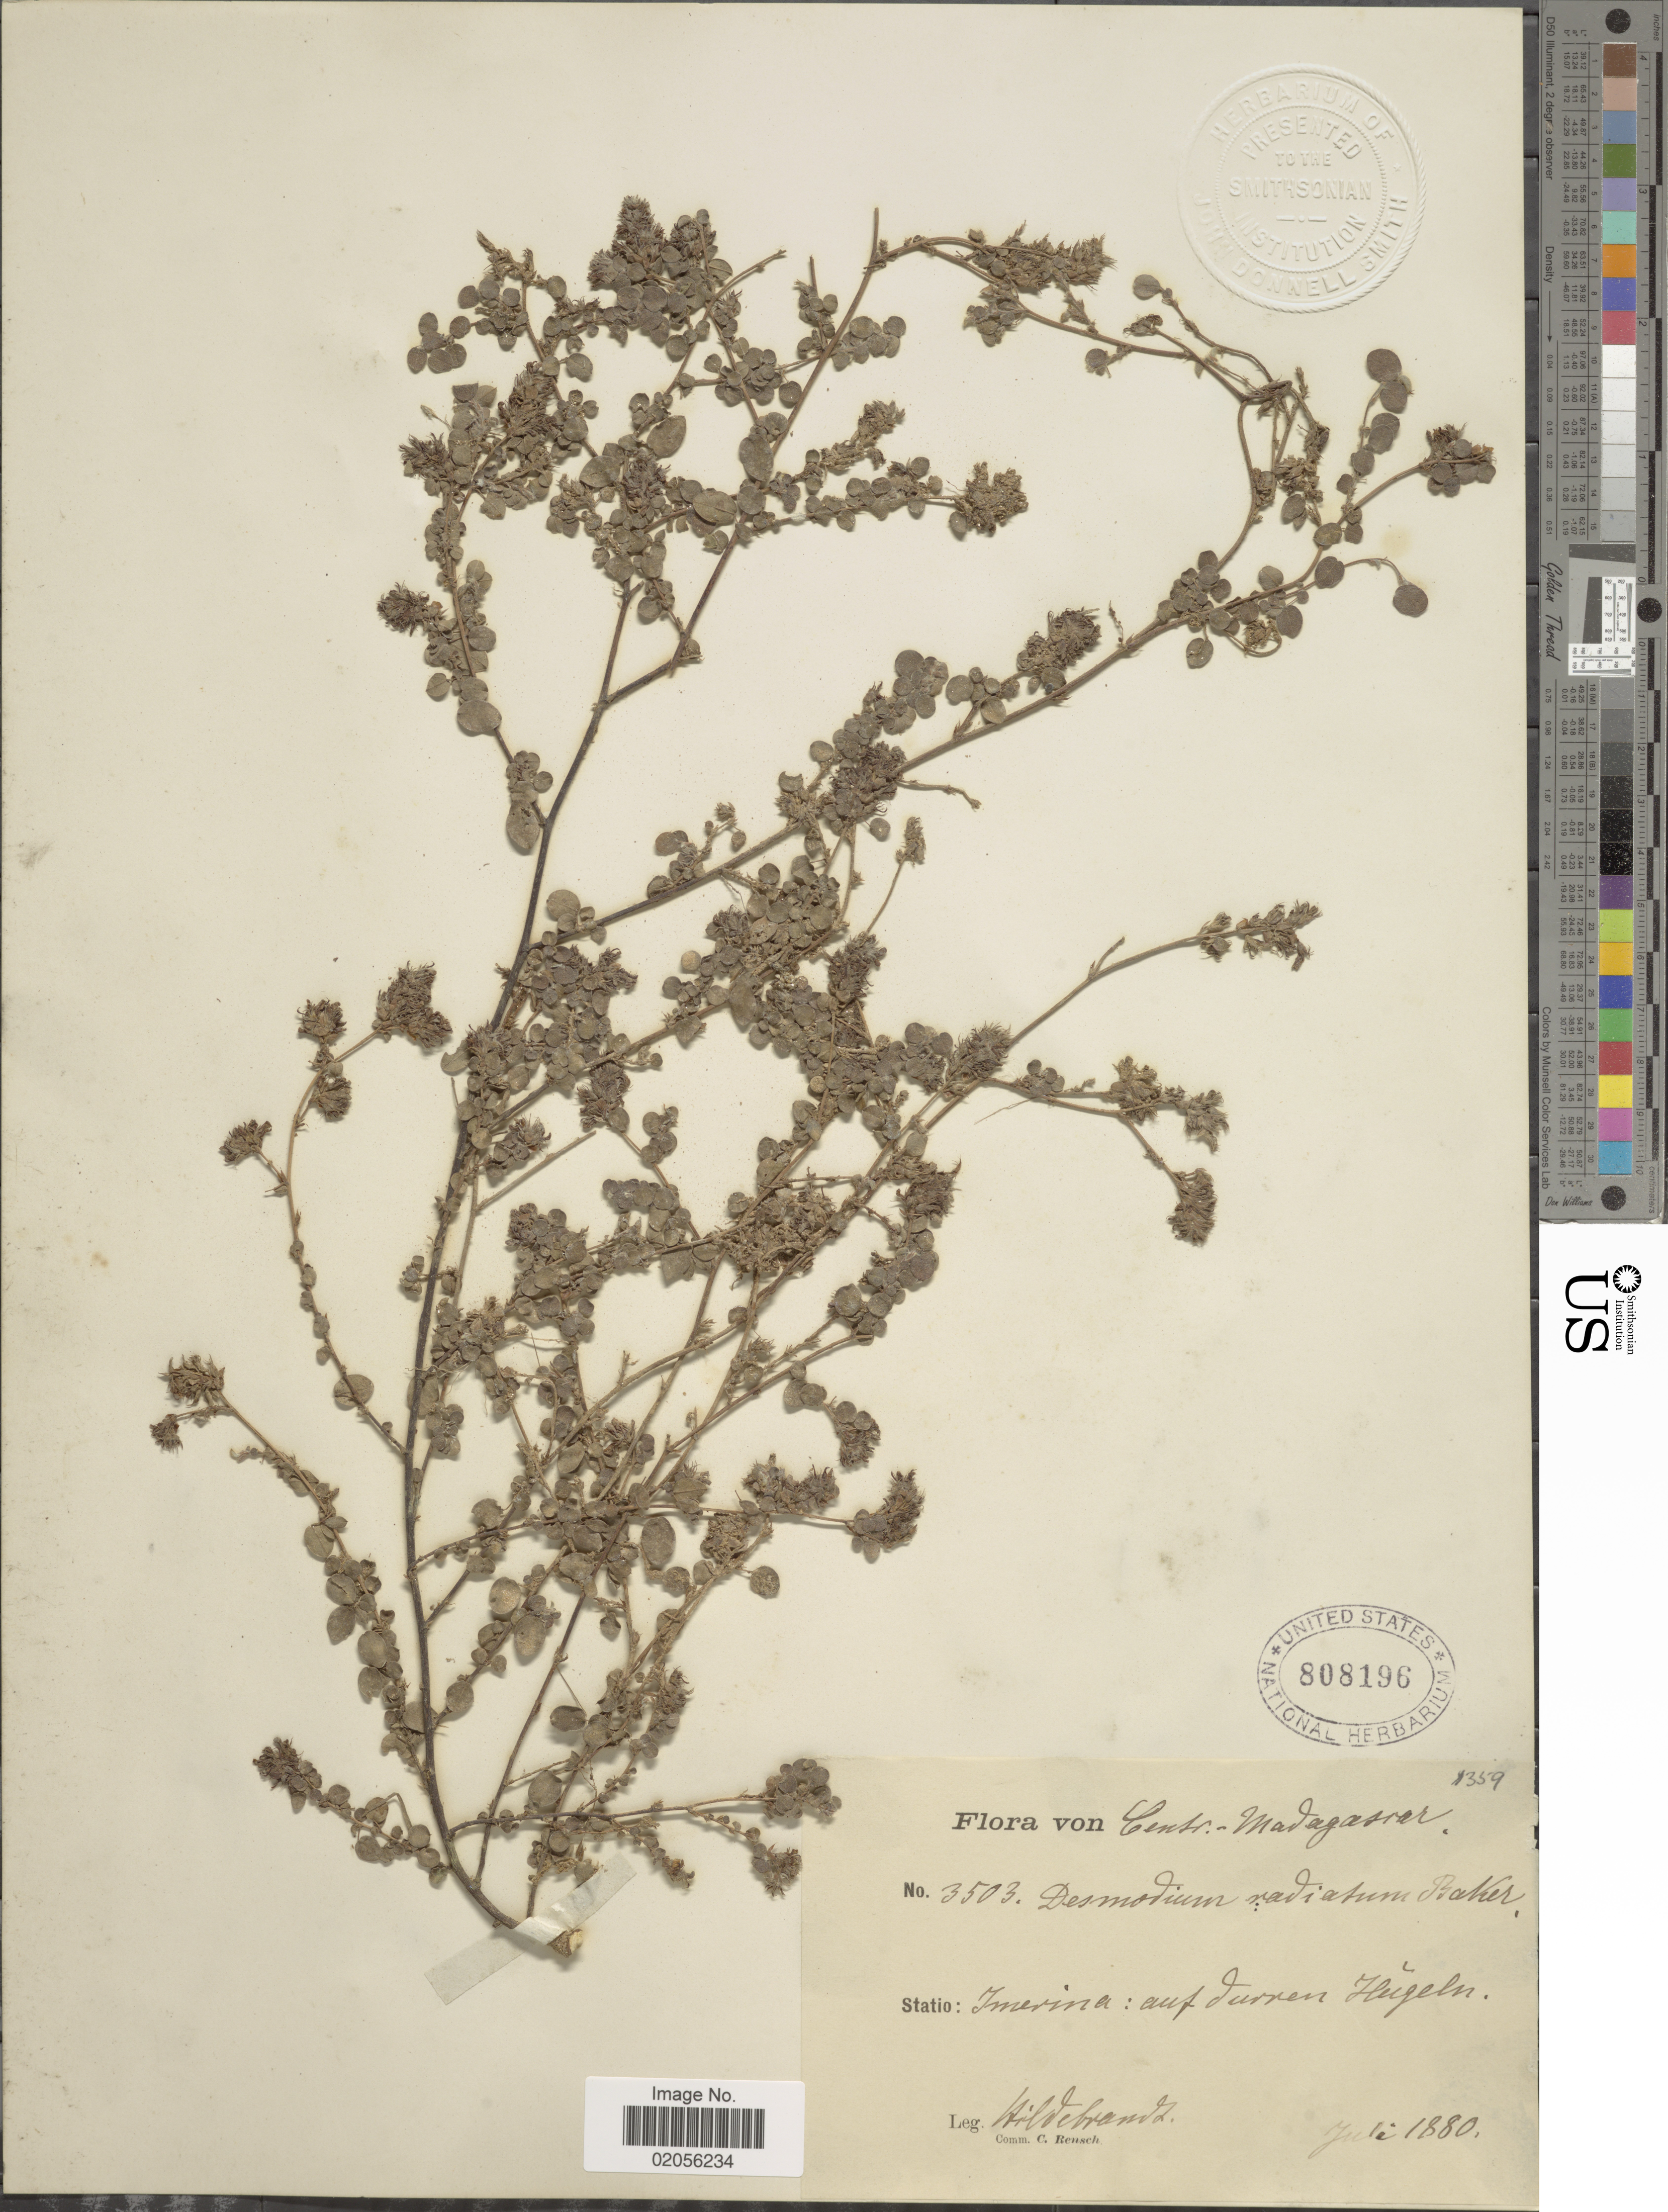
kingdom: Plantae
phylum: Tracheophyta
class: Magnoliopsida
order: Fabales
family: Fabaceae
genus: Leptodesmia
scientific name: Leptodesmia radiata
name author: Schindl.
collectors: J. Hildebrandt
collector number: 3503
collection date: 1880-07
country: Madagascar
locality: Centr.-Madagascar. Imerina: auf durnen Hugeln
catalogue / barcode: US 8080196